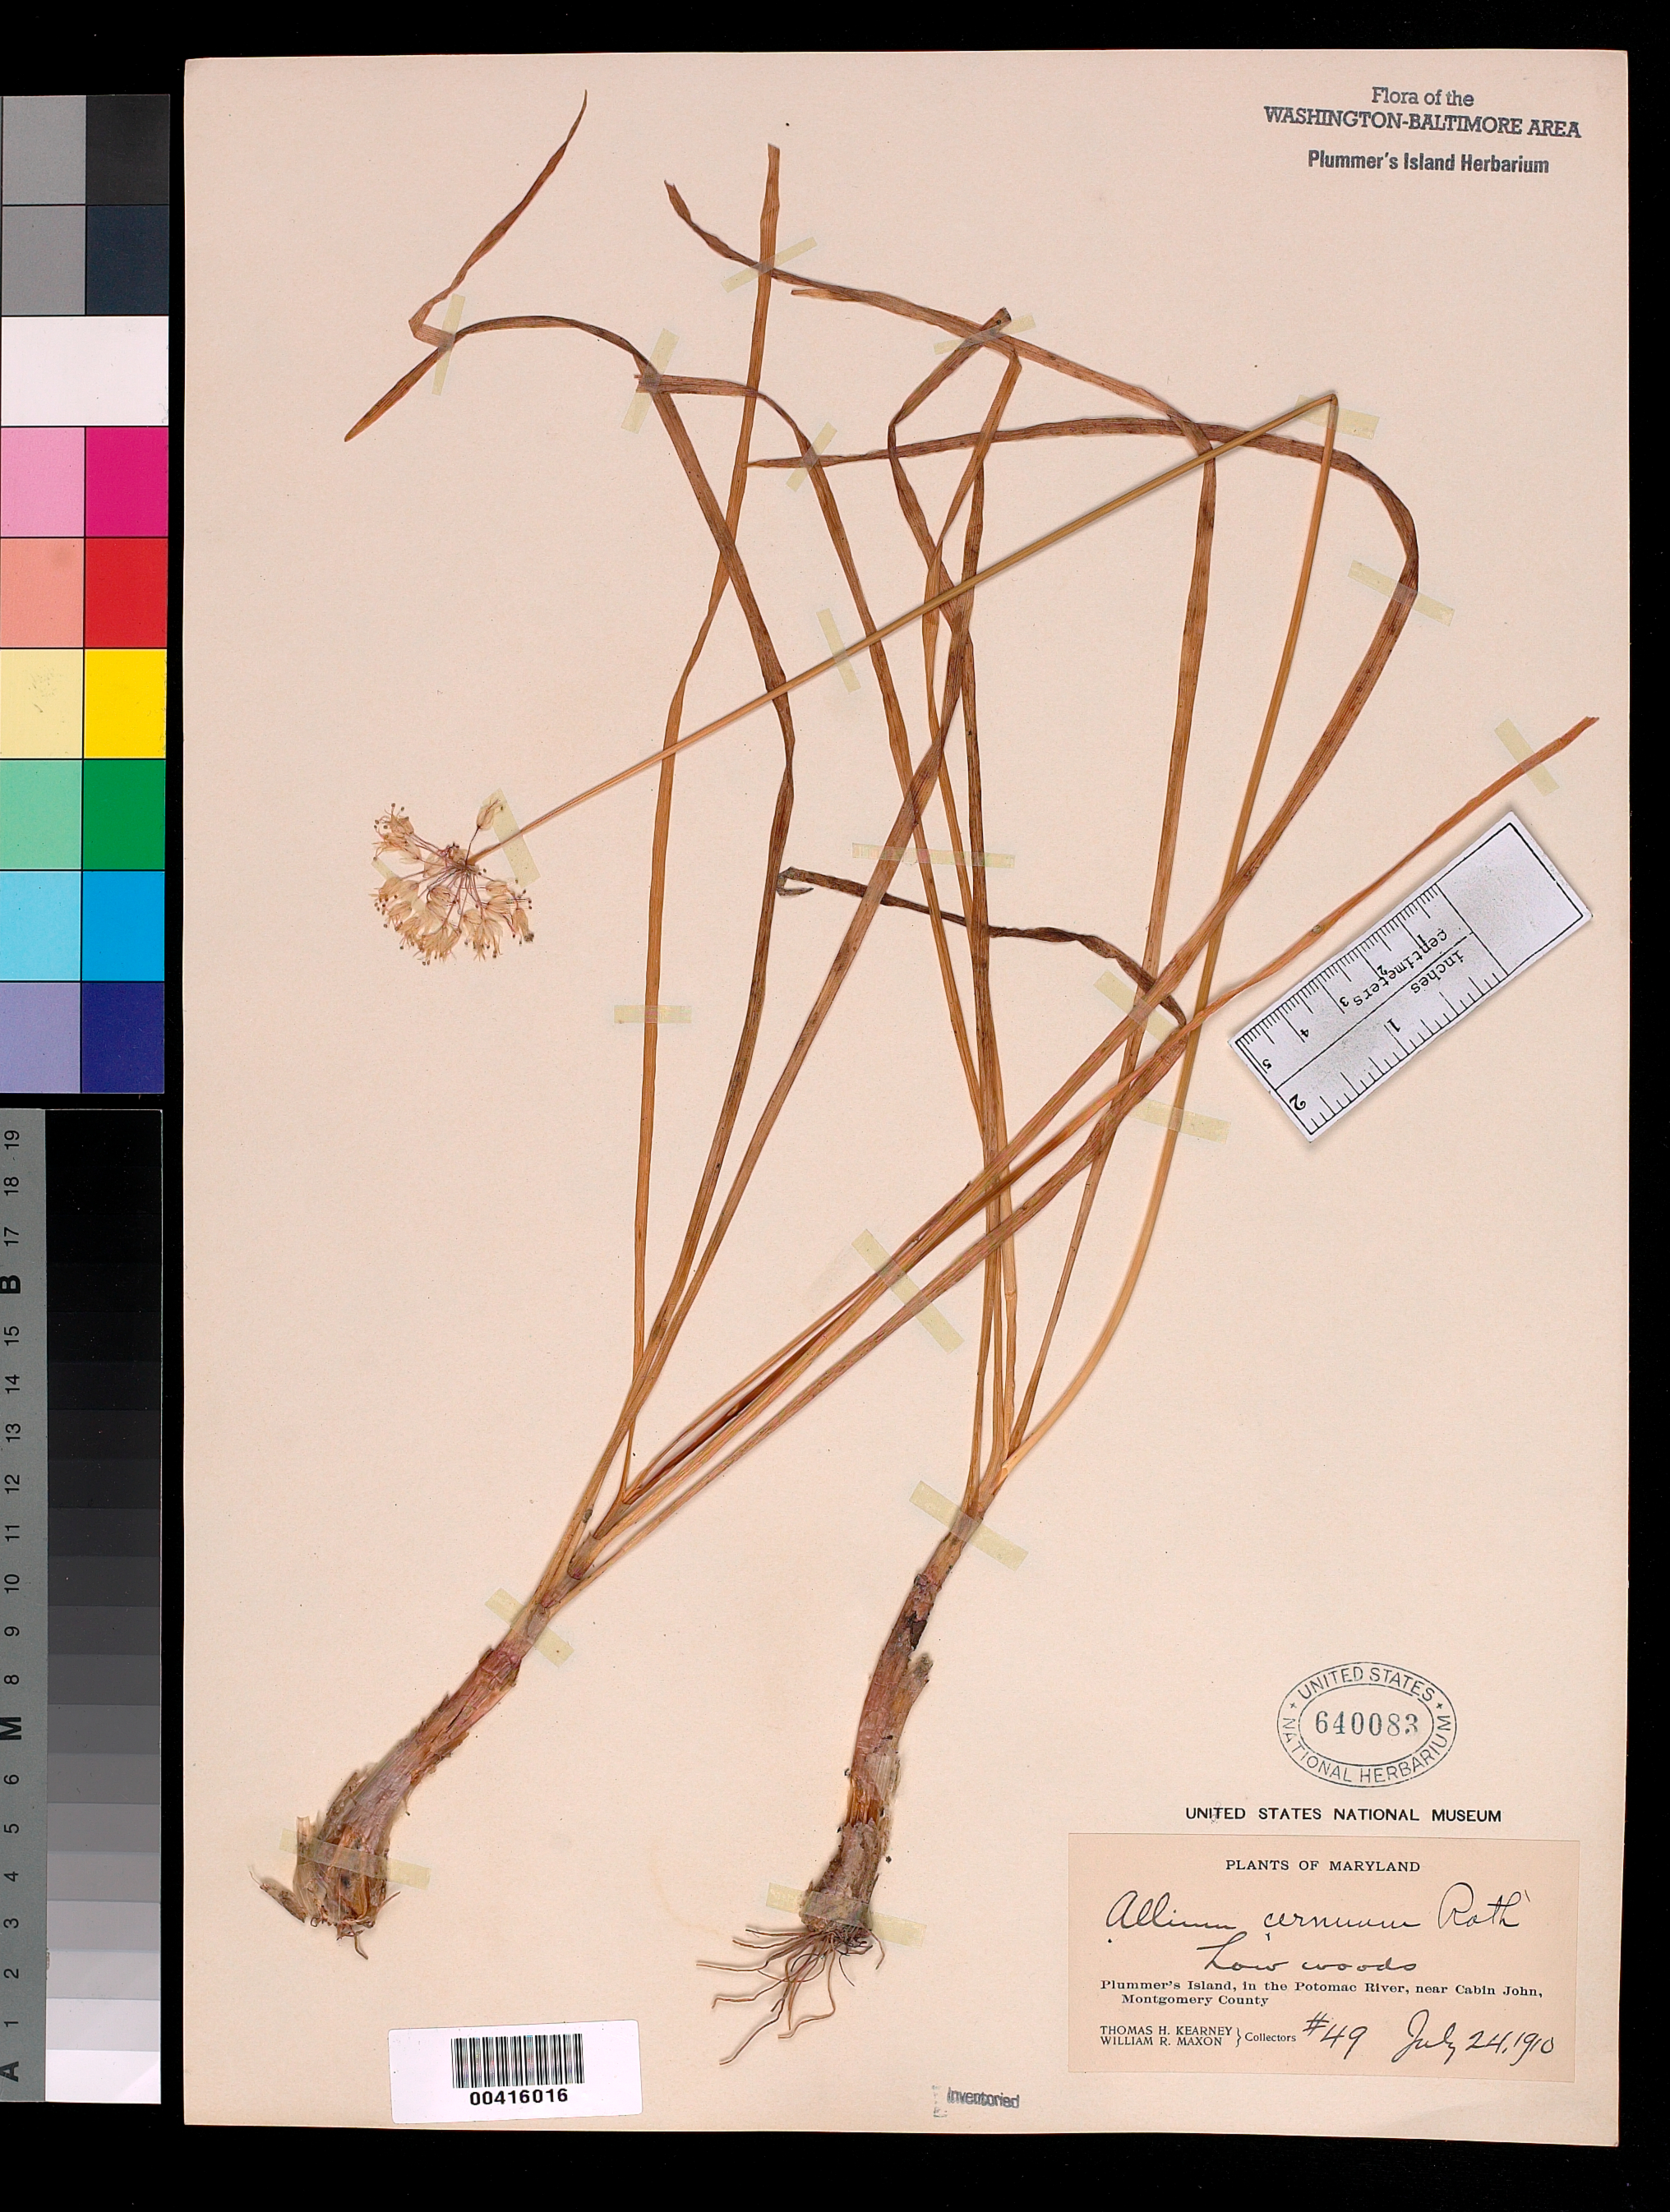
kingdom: Plantae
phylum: Tracheophyta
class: Liliopsida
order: Asparagales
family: Amaryllidaceae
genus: Allium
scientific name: Allium cernuum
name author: Roth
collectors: T. H. Kearney & W. R. Maxon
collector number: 49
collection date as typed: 24 Jul 1910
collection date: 1910-07-24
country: United States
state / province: Maryland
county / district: Montgomery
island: Plummers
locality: Plummer's Island C. & O. Canal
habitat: Low woods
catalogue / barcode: US 640083